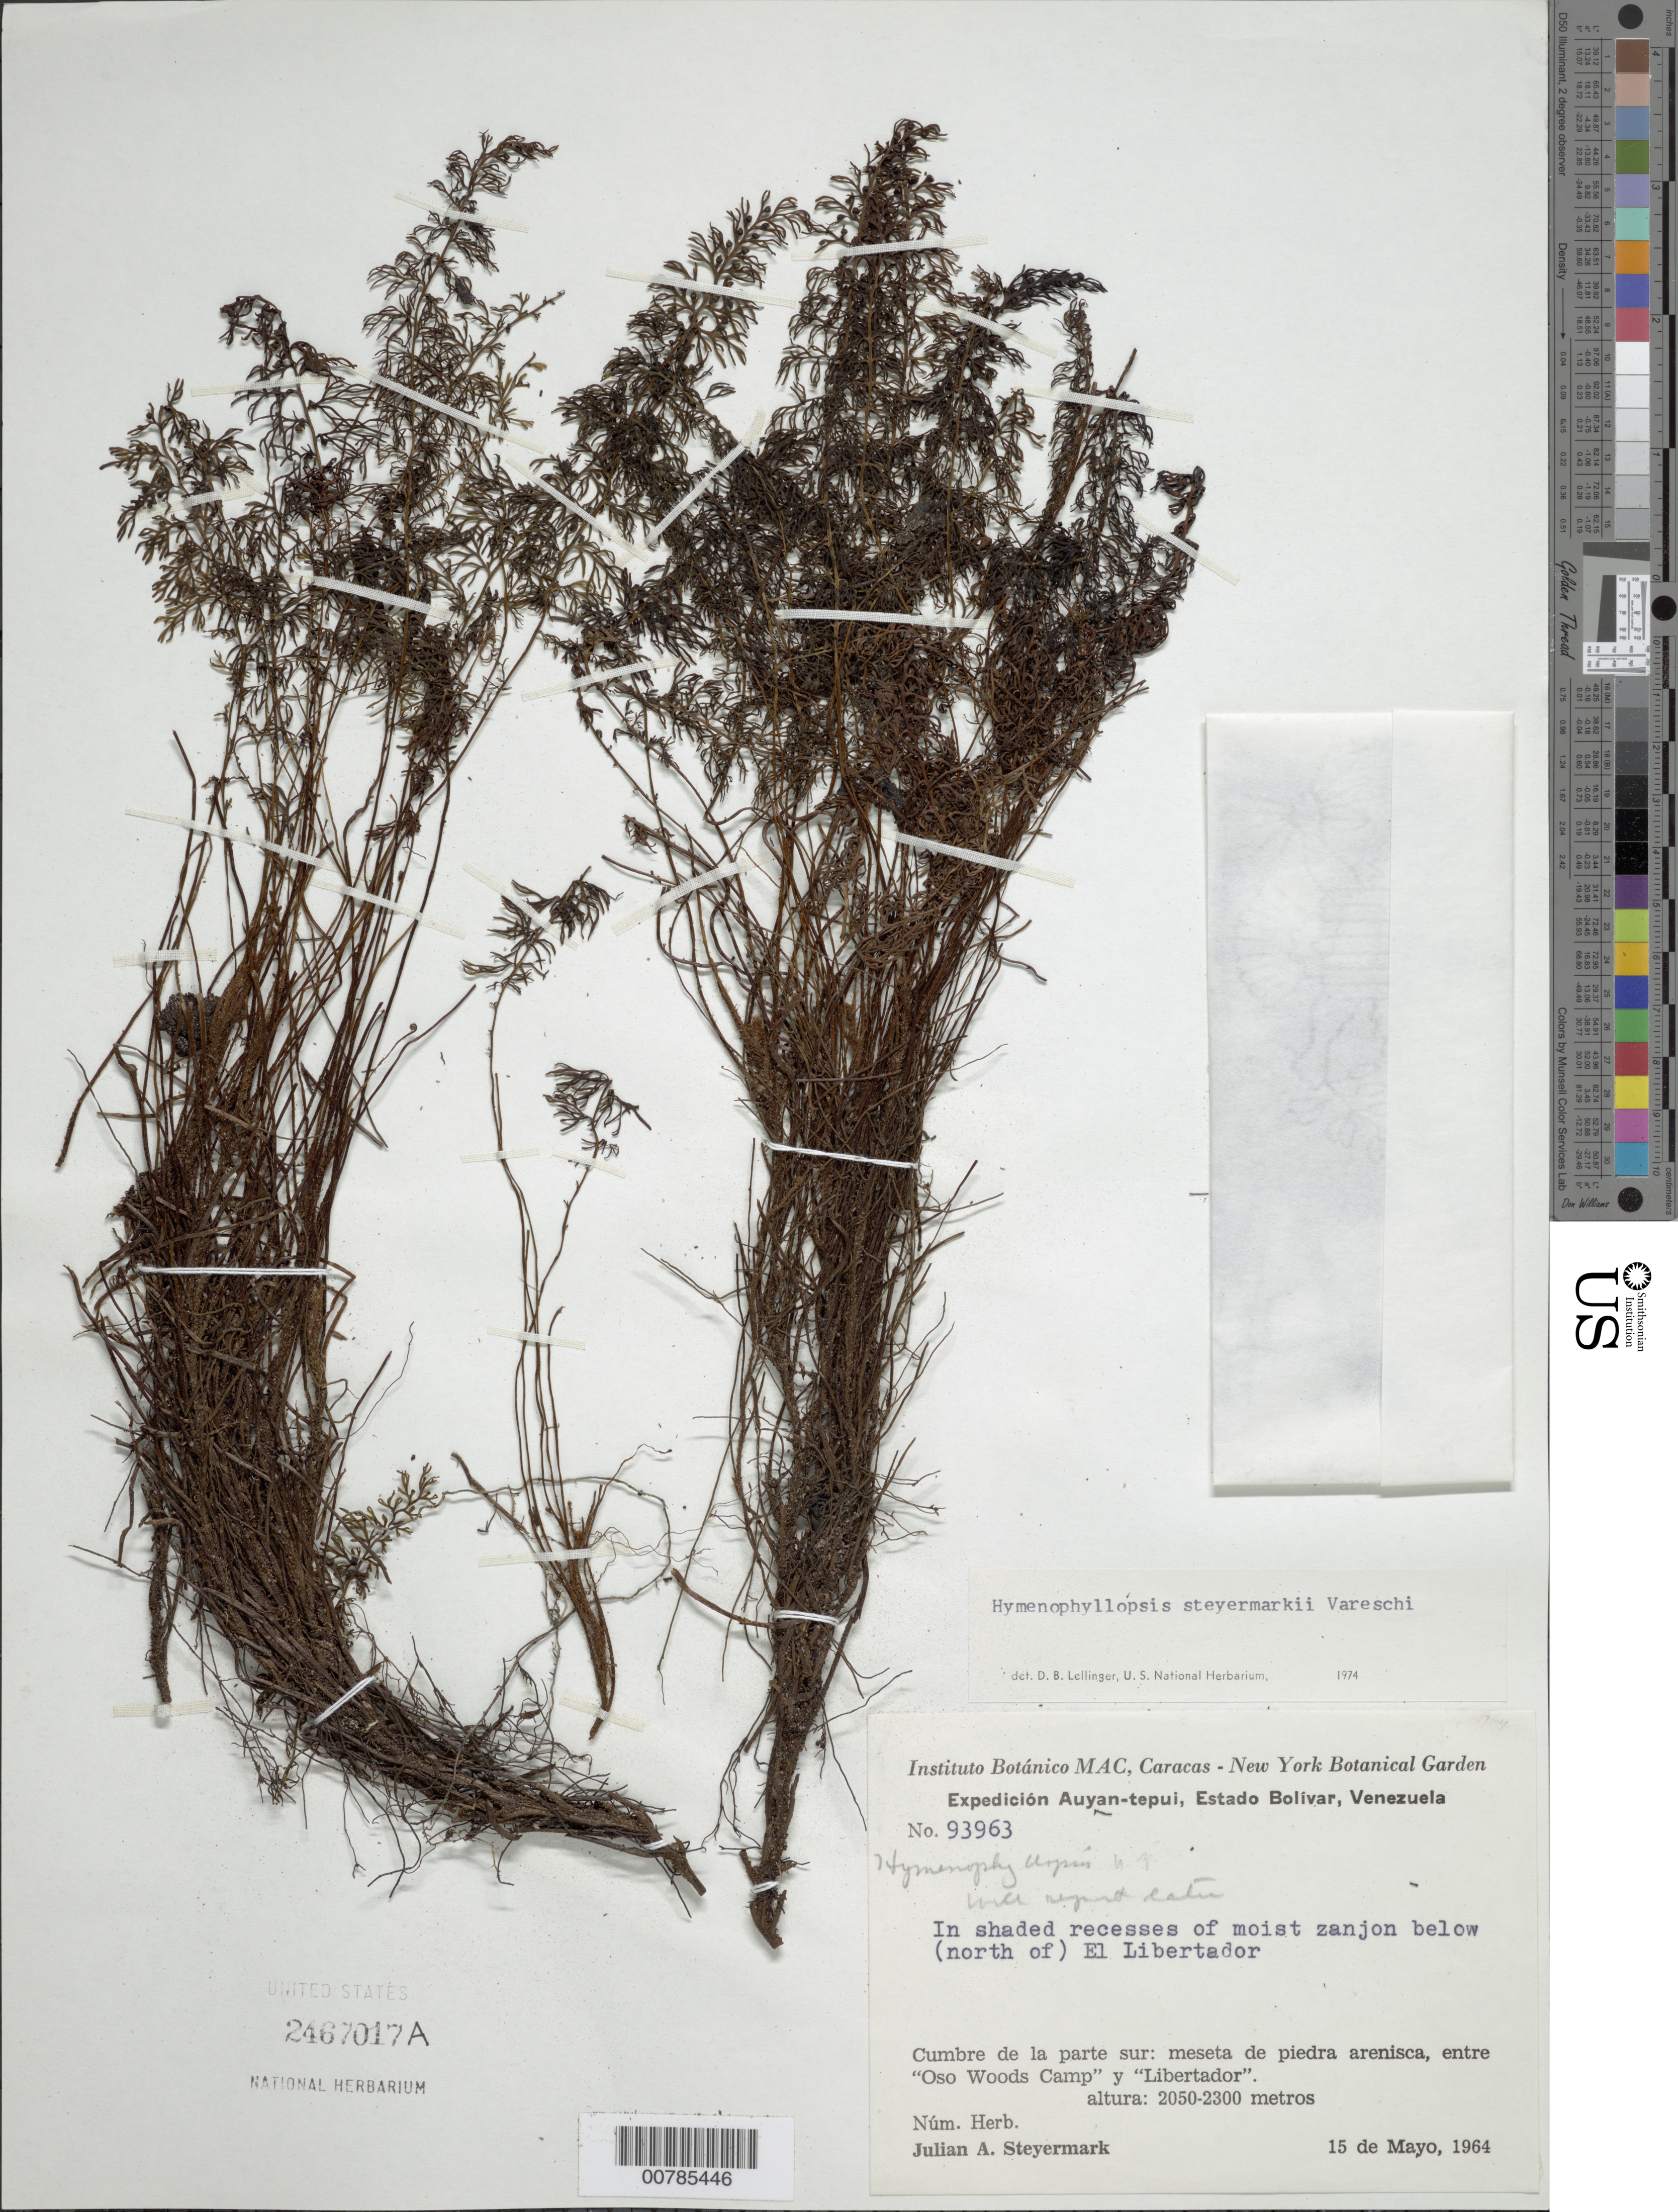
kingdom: Plantae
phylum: Tracheophyta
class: Polypodiopsida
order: Cyatheales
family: Cyatheaceae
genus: Cyathea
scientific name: Cyathea steyermarkii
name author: R.M. Tryon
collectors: J. Steyermark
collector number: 93963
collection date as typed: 15-May-64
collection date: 1964-05-15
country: Venezuela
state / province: Bolívar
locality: Auyan-tepuí, entre Oso Woods Camp y Libertador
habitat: Base of moist wooded zanjon; cumbre de la parte sur; meseta de piedra arenisca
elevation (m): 2050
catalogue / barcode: US 2467017A